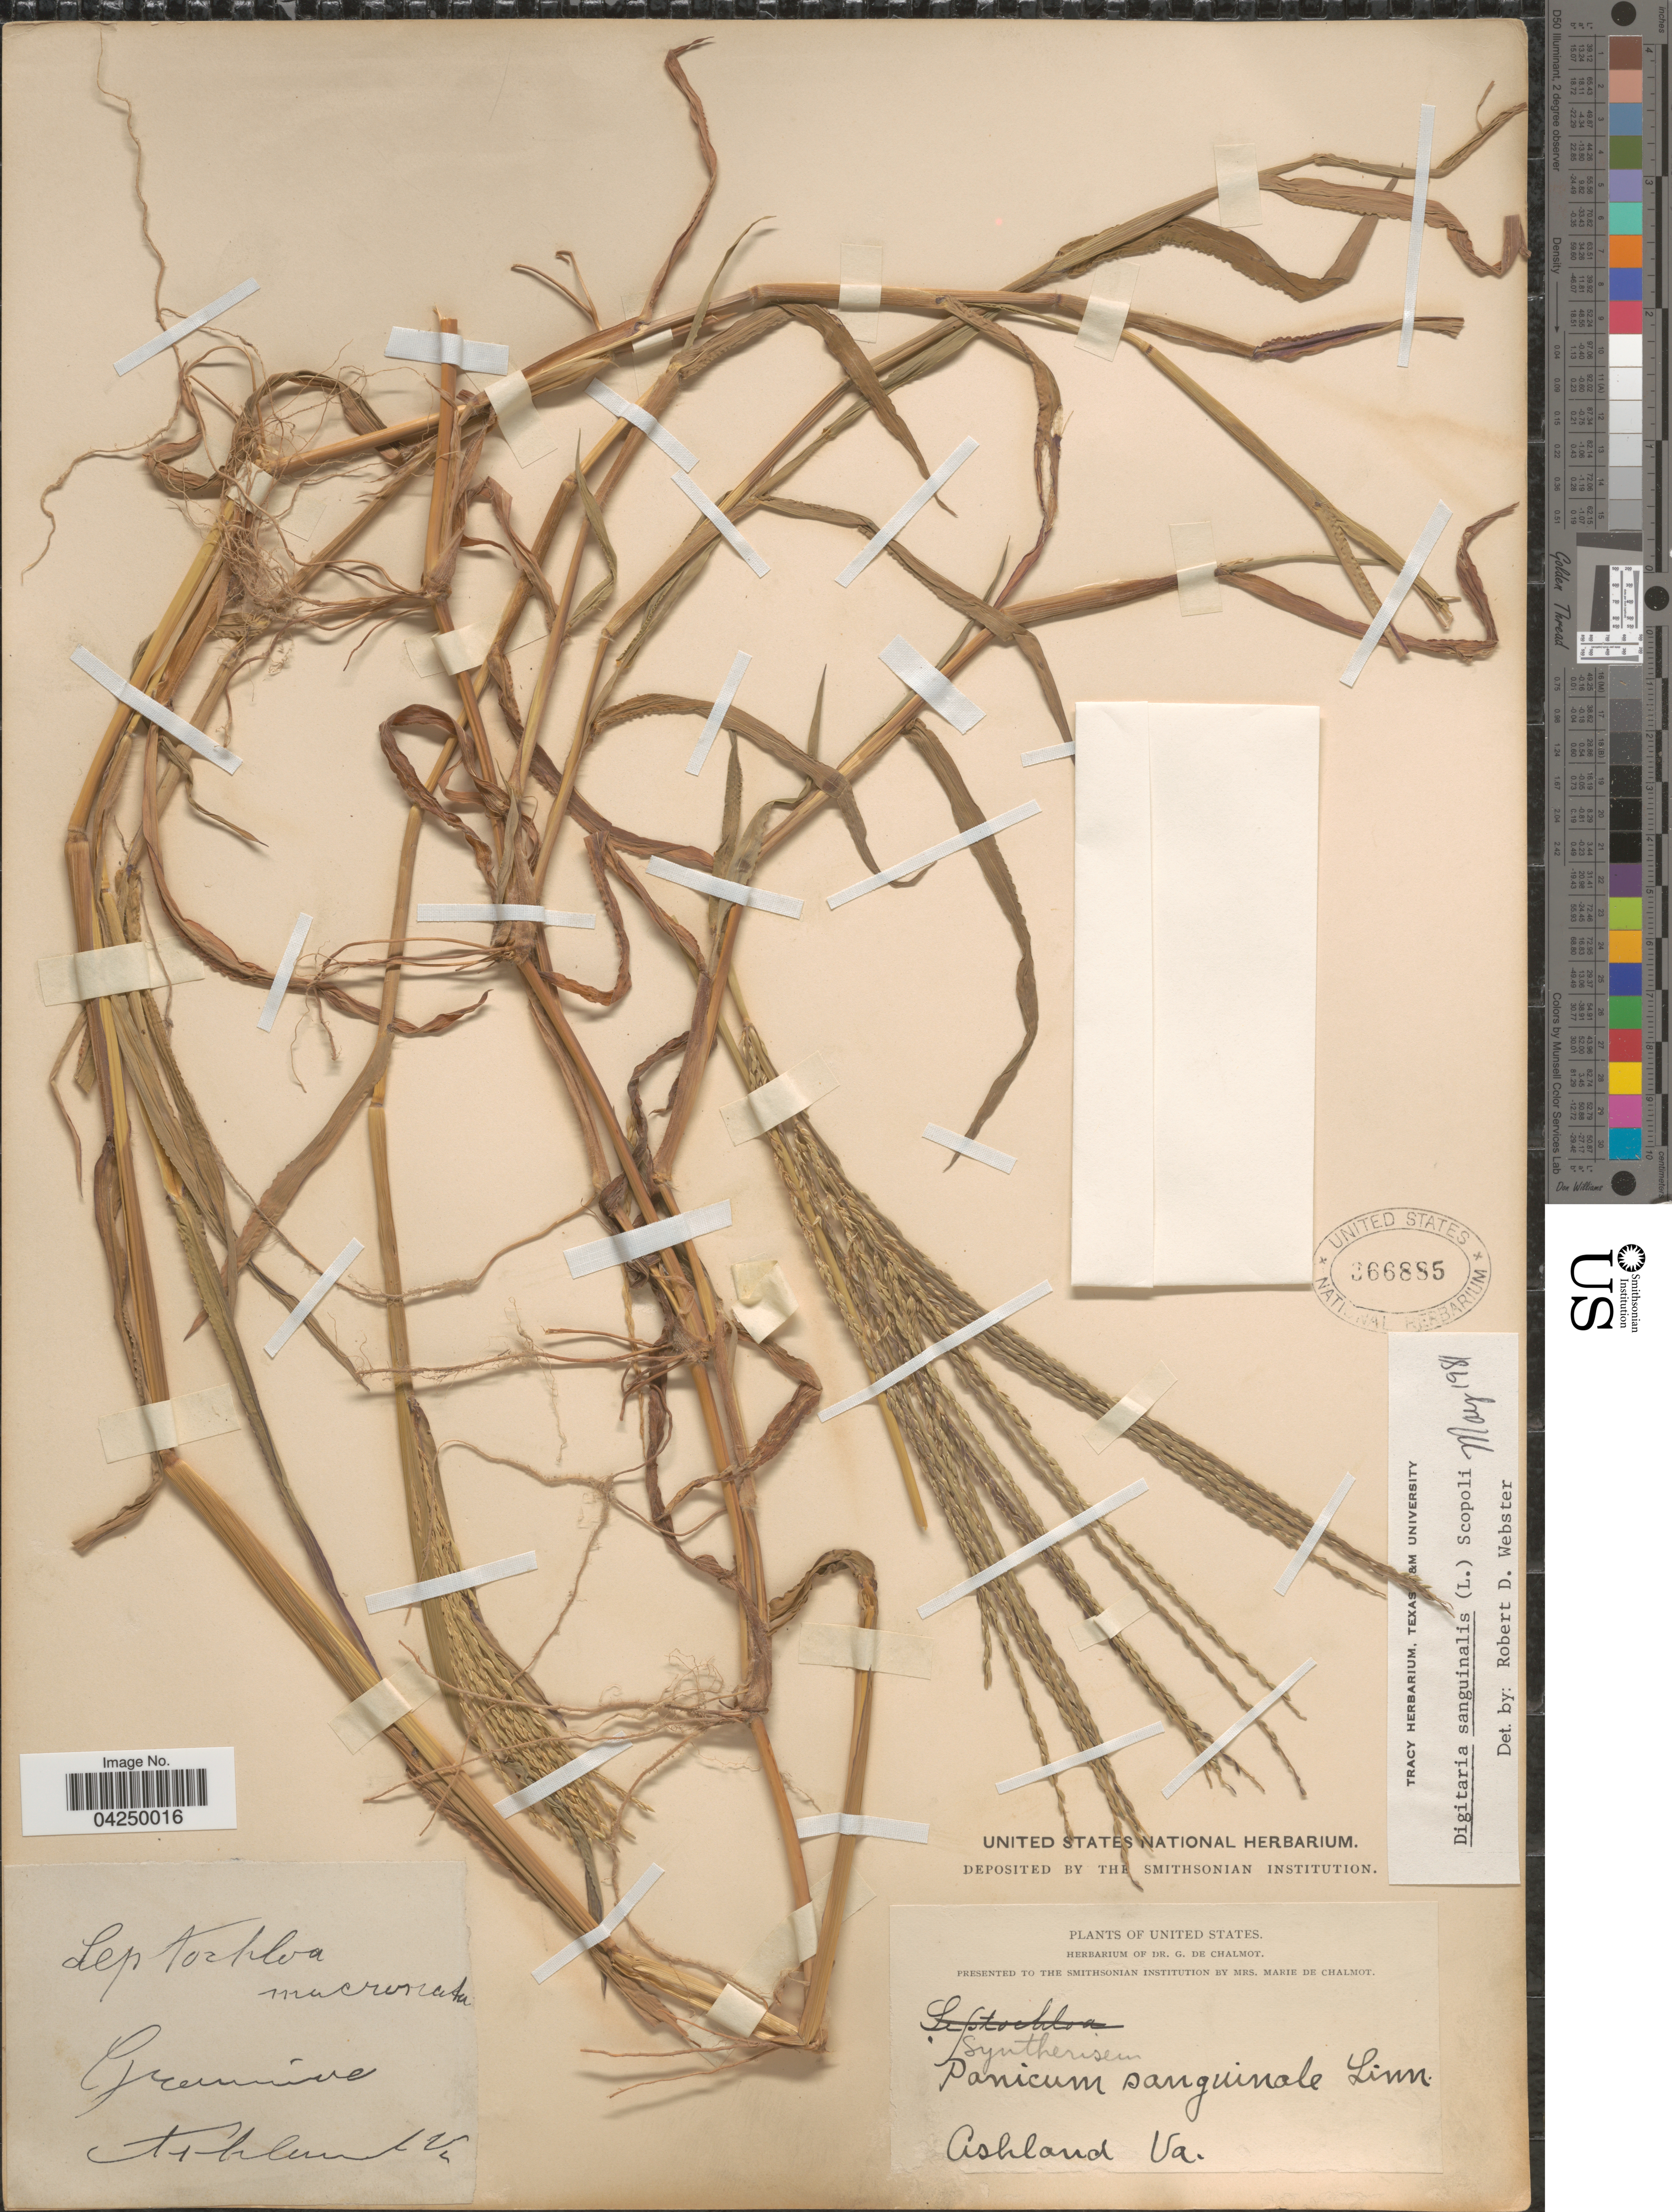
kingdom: Plantae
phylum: Tracheophyta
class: Liliopsida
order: Poales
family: Poaceae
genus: Digitaria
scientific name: Digitaria sanguinalis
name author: (L.) Scop.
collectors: ex herb. G. de Chalmot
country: United States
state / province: Virginia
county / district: Hanover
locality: Ashland.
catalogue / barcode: US 366885